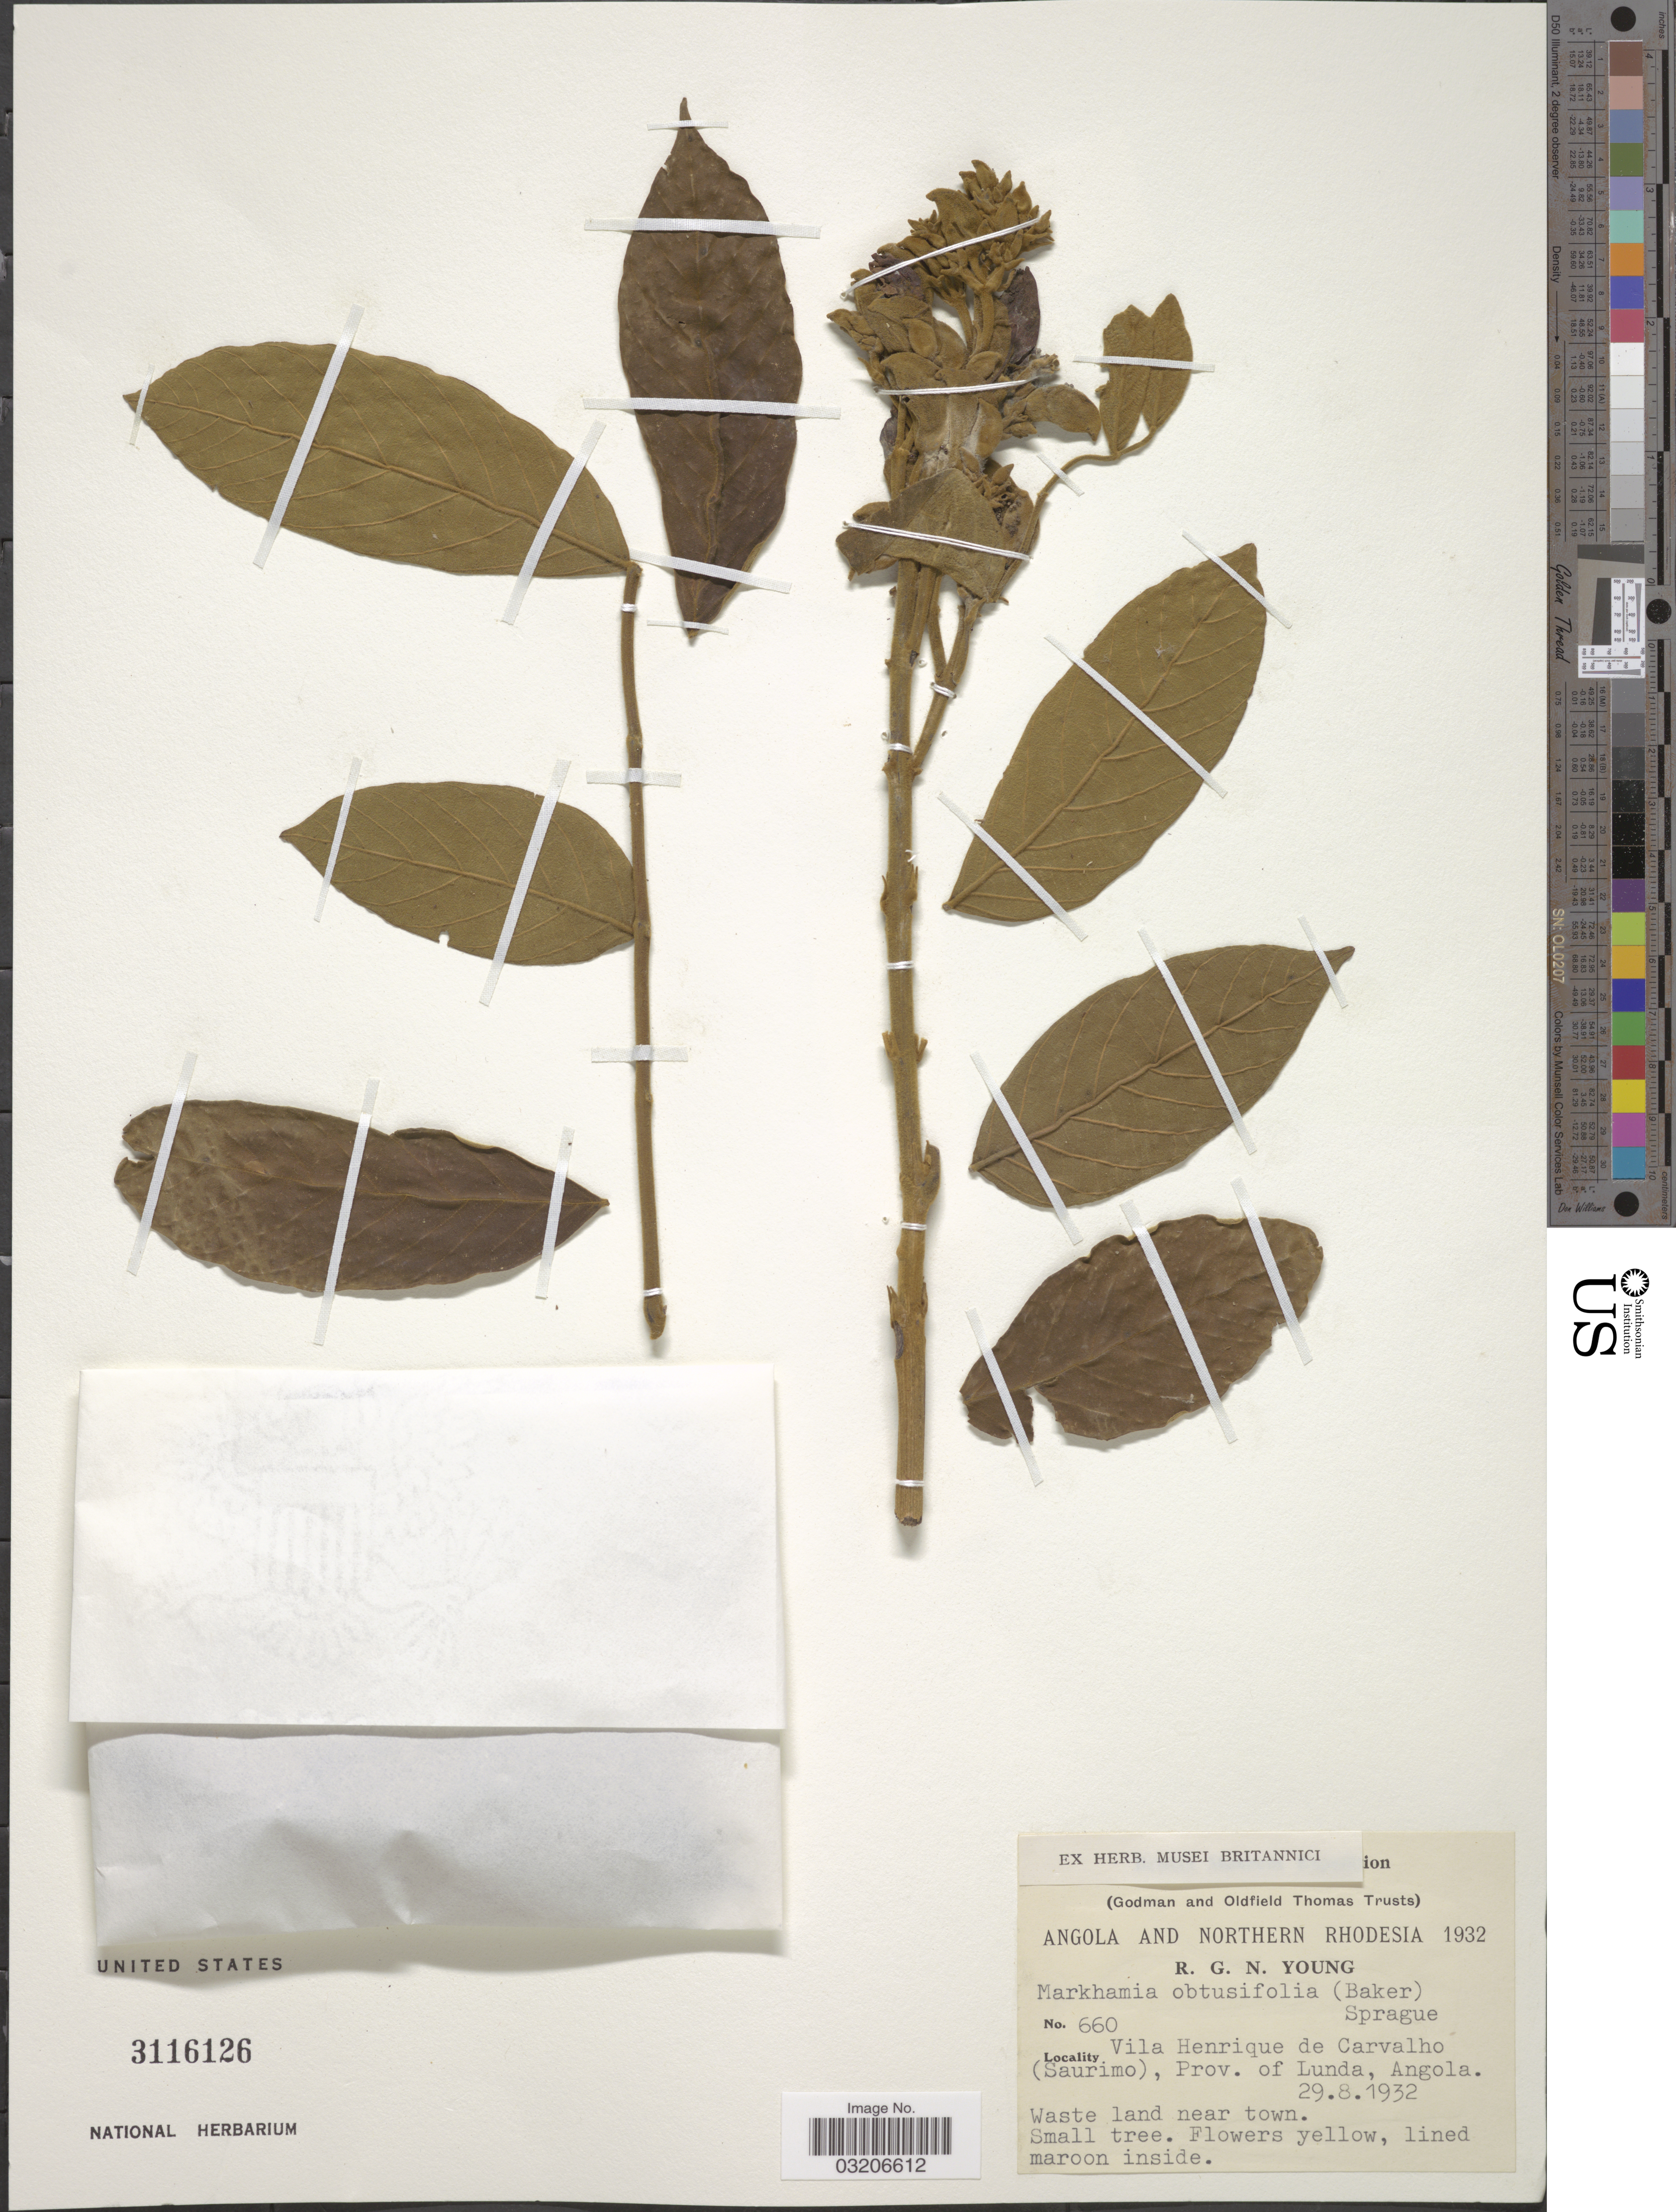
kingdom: Plantae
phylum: Tracheophyta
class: Magnoliopsida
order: Lamiales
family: Bignoniaceae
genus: Markhamia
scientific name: Markhamia obtusifolia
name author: (Baker) Sprague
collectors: R. Young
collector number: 660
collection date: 1932-08-29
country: Angola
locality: Vila Henrique de Carvalho (Saurimo), Prov. of Lunda.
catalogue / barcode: US 3116126